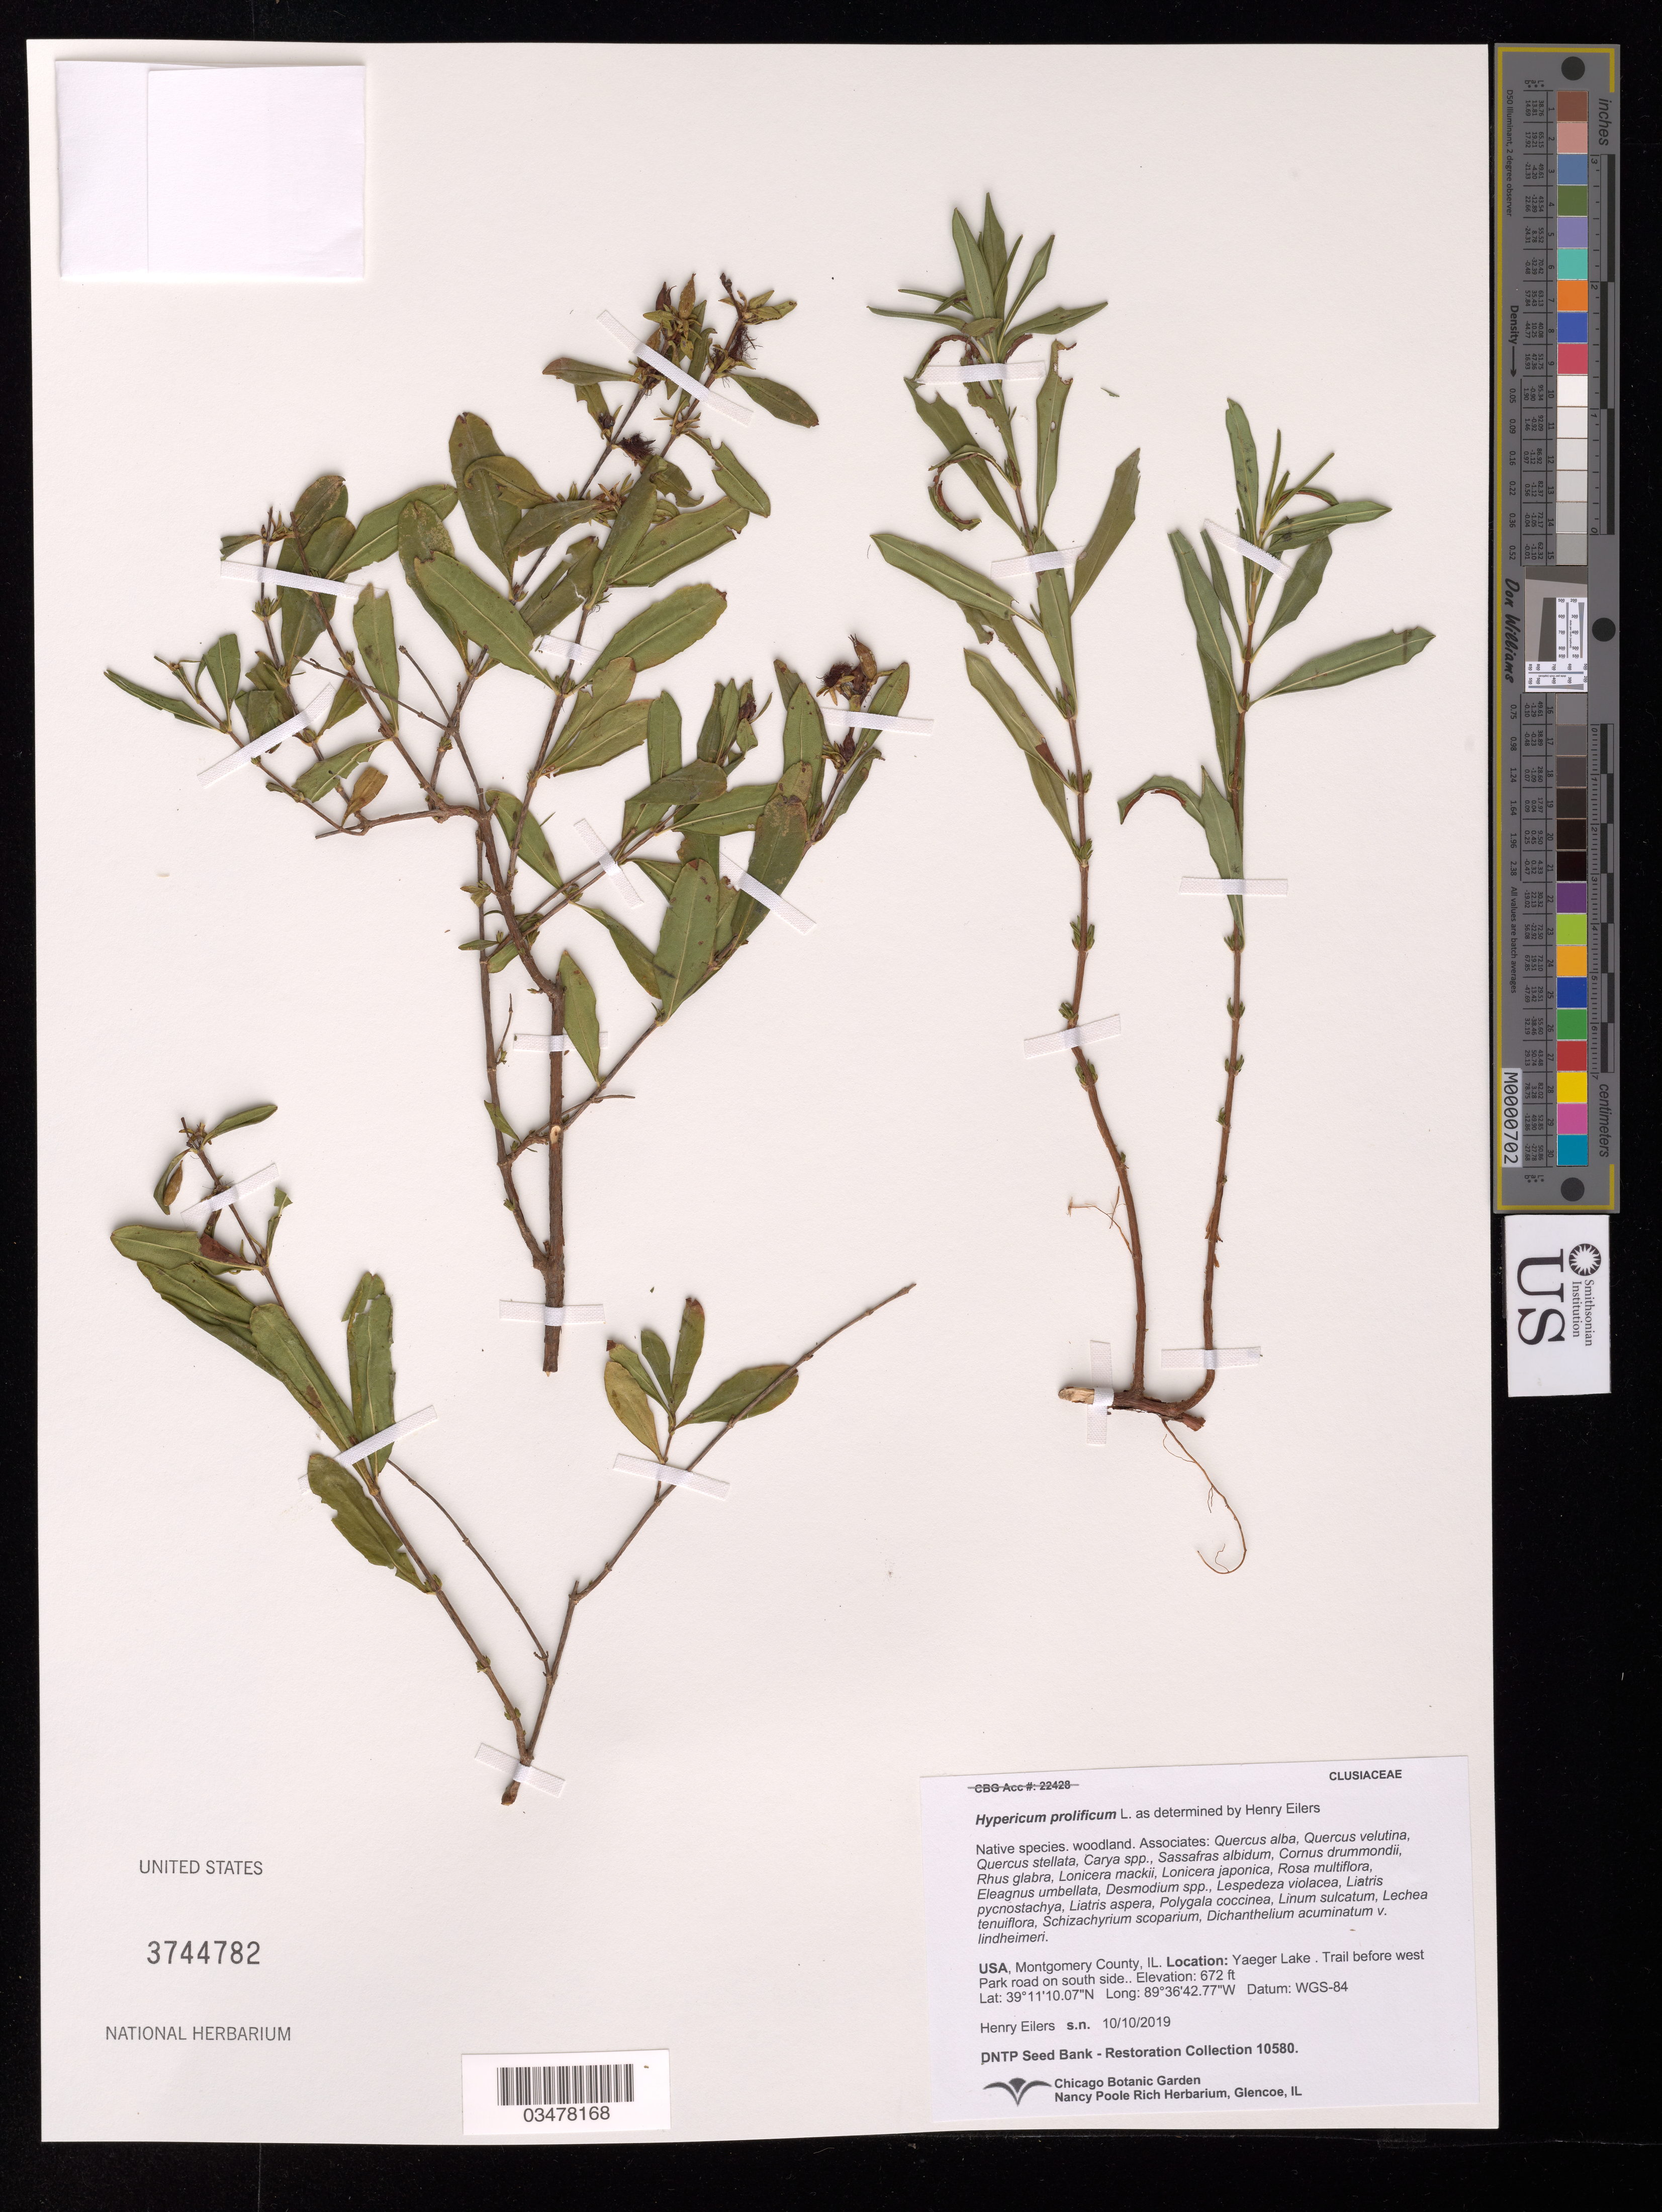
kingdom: Plantae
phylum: Tracheophyta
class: Magnoliopsida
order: Malpighiales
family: Hypericaceae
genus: Hypericum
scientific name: Hypericum prolificum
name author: L.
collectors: H. Eilers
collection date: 2019-10-10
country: United States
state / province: Illinois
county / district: Montgomery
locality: Yaeger Lake Trail before West Park Rd.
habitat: Woodland. With Quercus alba, Carya sp., Rhus glabra, Liatris aspera, Rosa multiflora, etc.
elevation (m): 205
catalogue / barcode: US 3744782